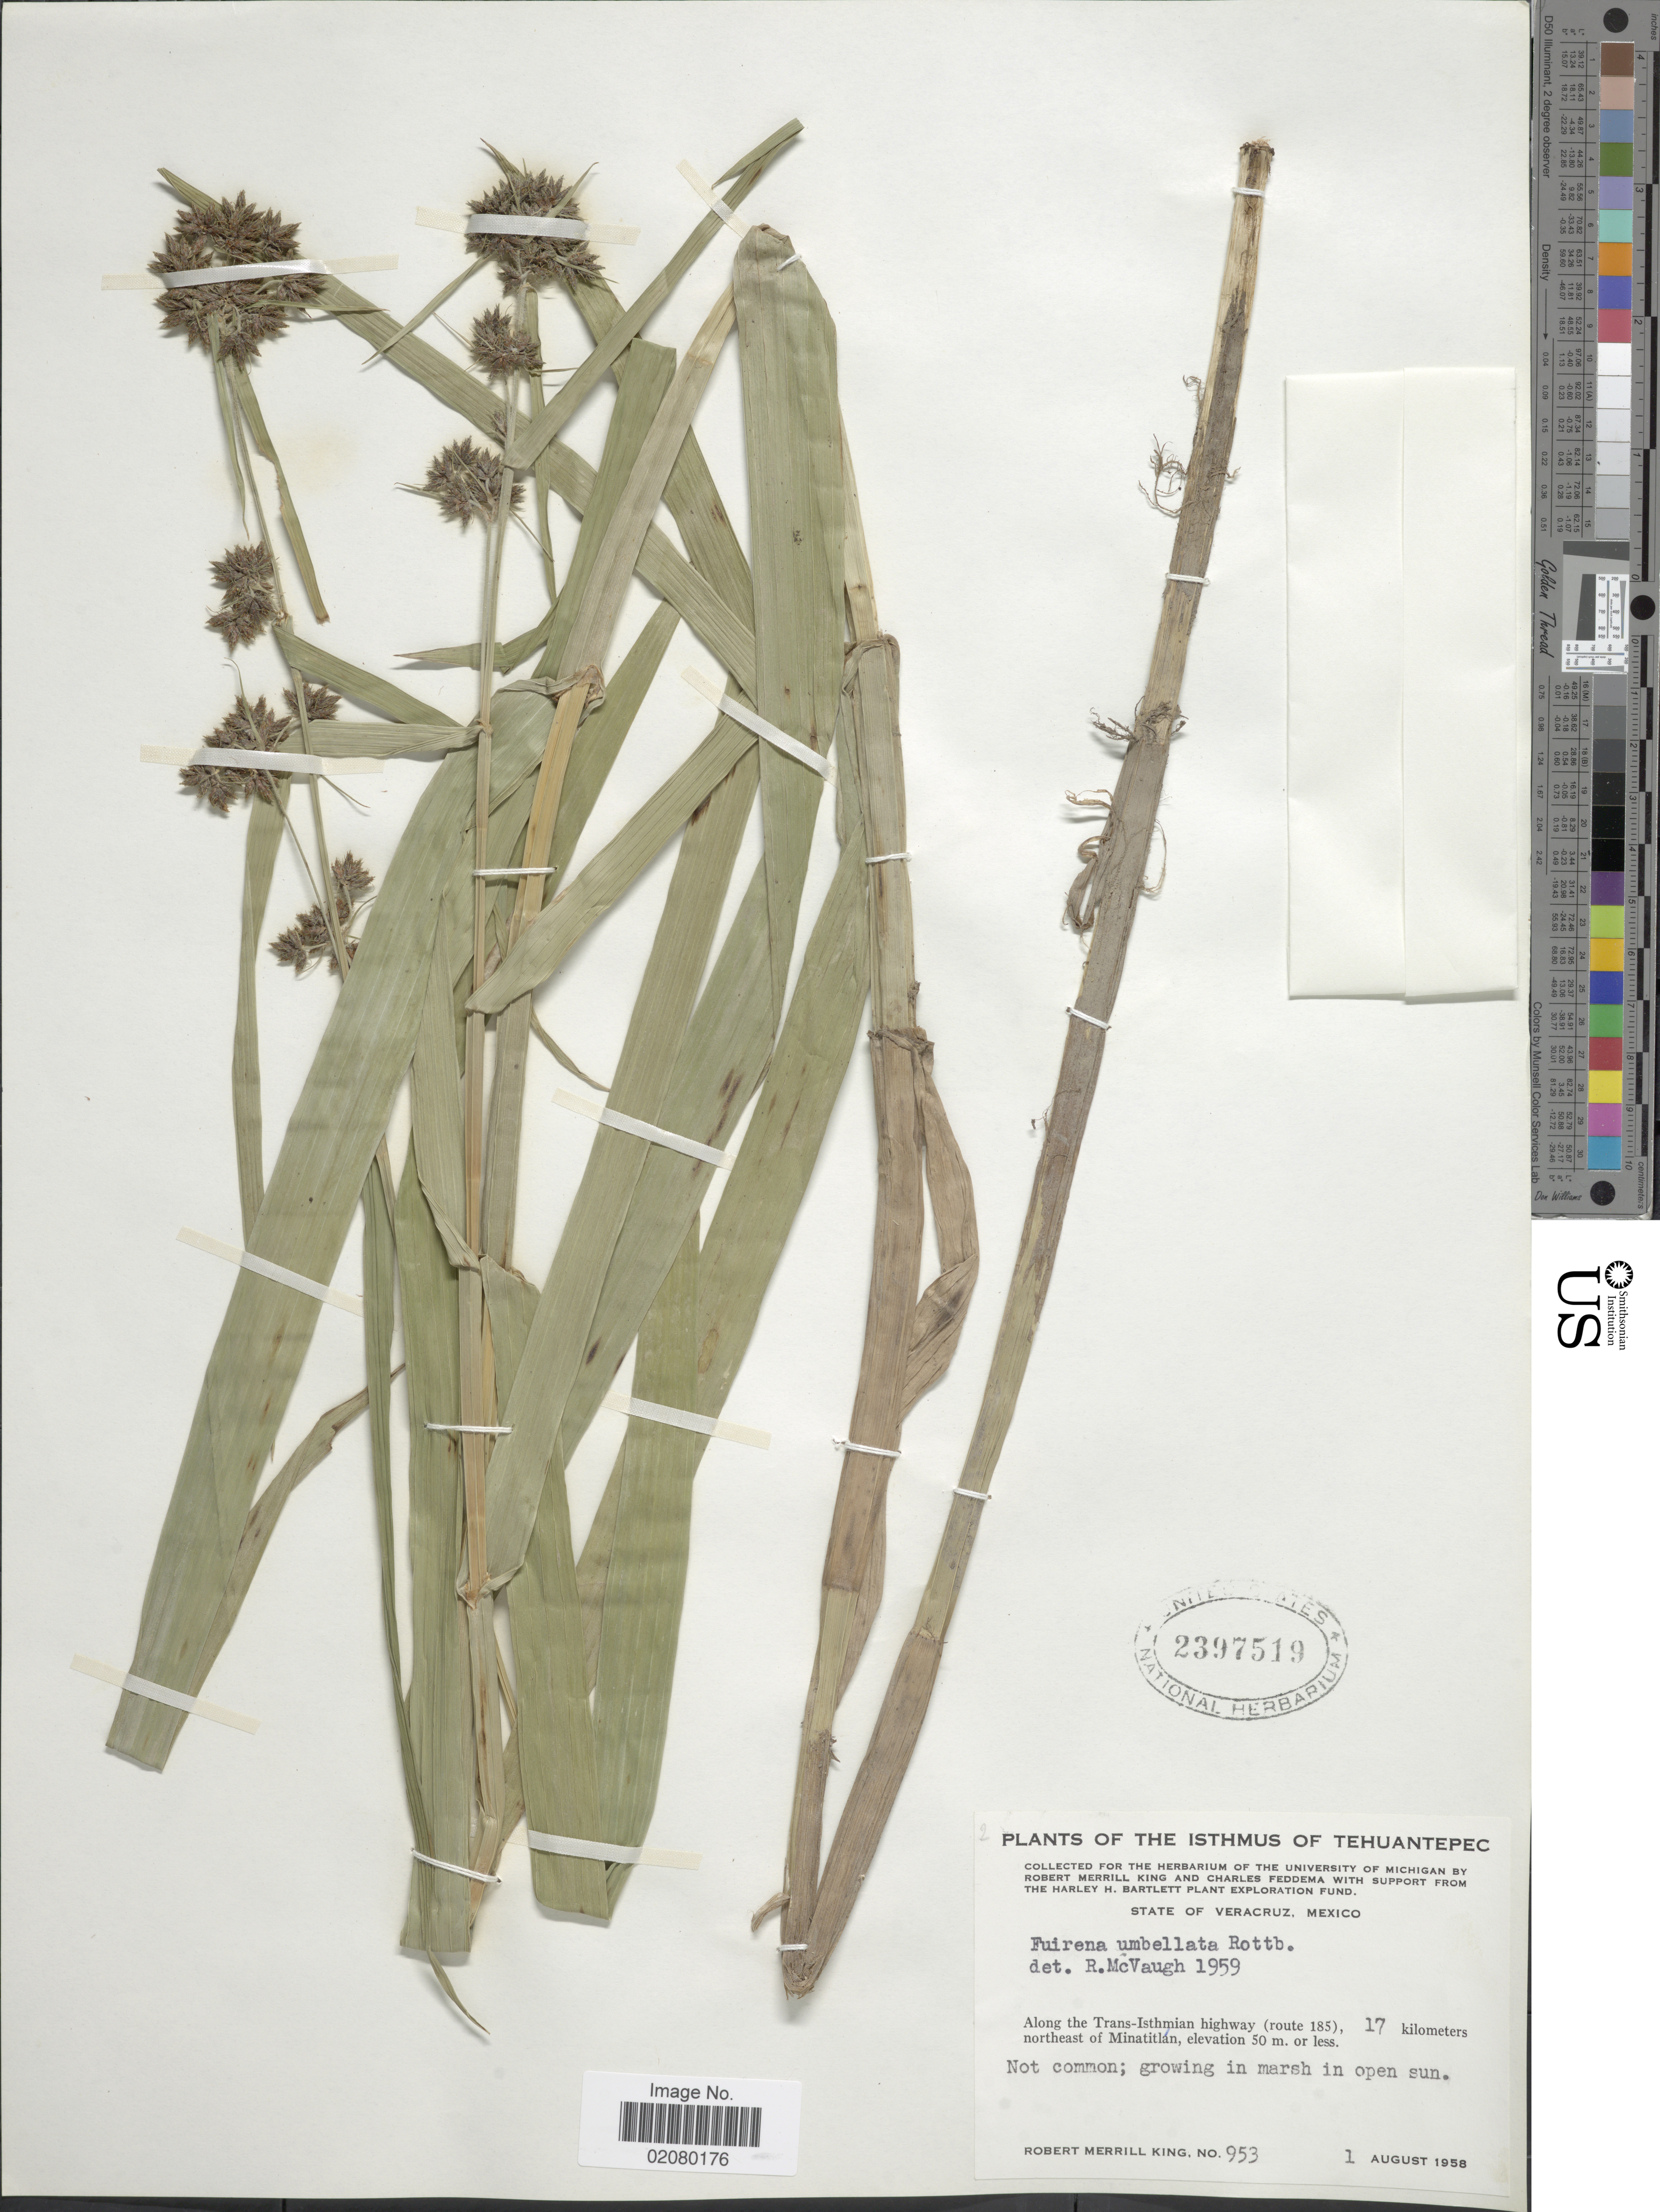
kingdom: Plantae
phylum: Tracheophyta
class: Liliopsida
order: Poales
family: Cyperaceae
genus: Fuirena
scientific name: Fuirena umbellata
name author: Rottb.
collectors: R. M. King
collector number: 953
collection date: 1958-08-01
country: Mexico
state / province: Veracruz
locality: State of Veracruz, Along the Trans- Isthmian highway (route 185), 17 kilometers northeast of Minatitlan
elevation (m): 50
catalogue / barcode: US 2397519